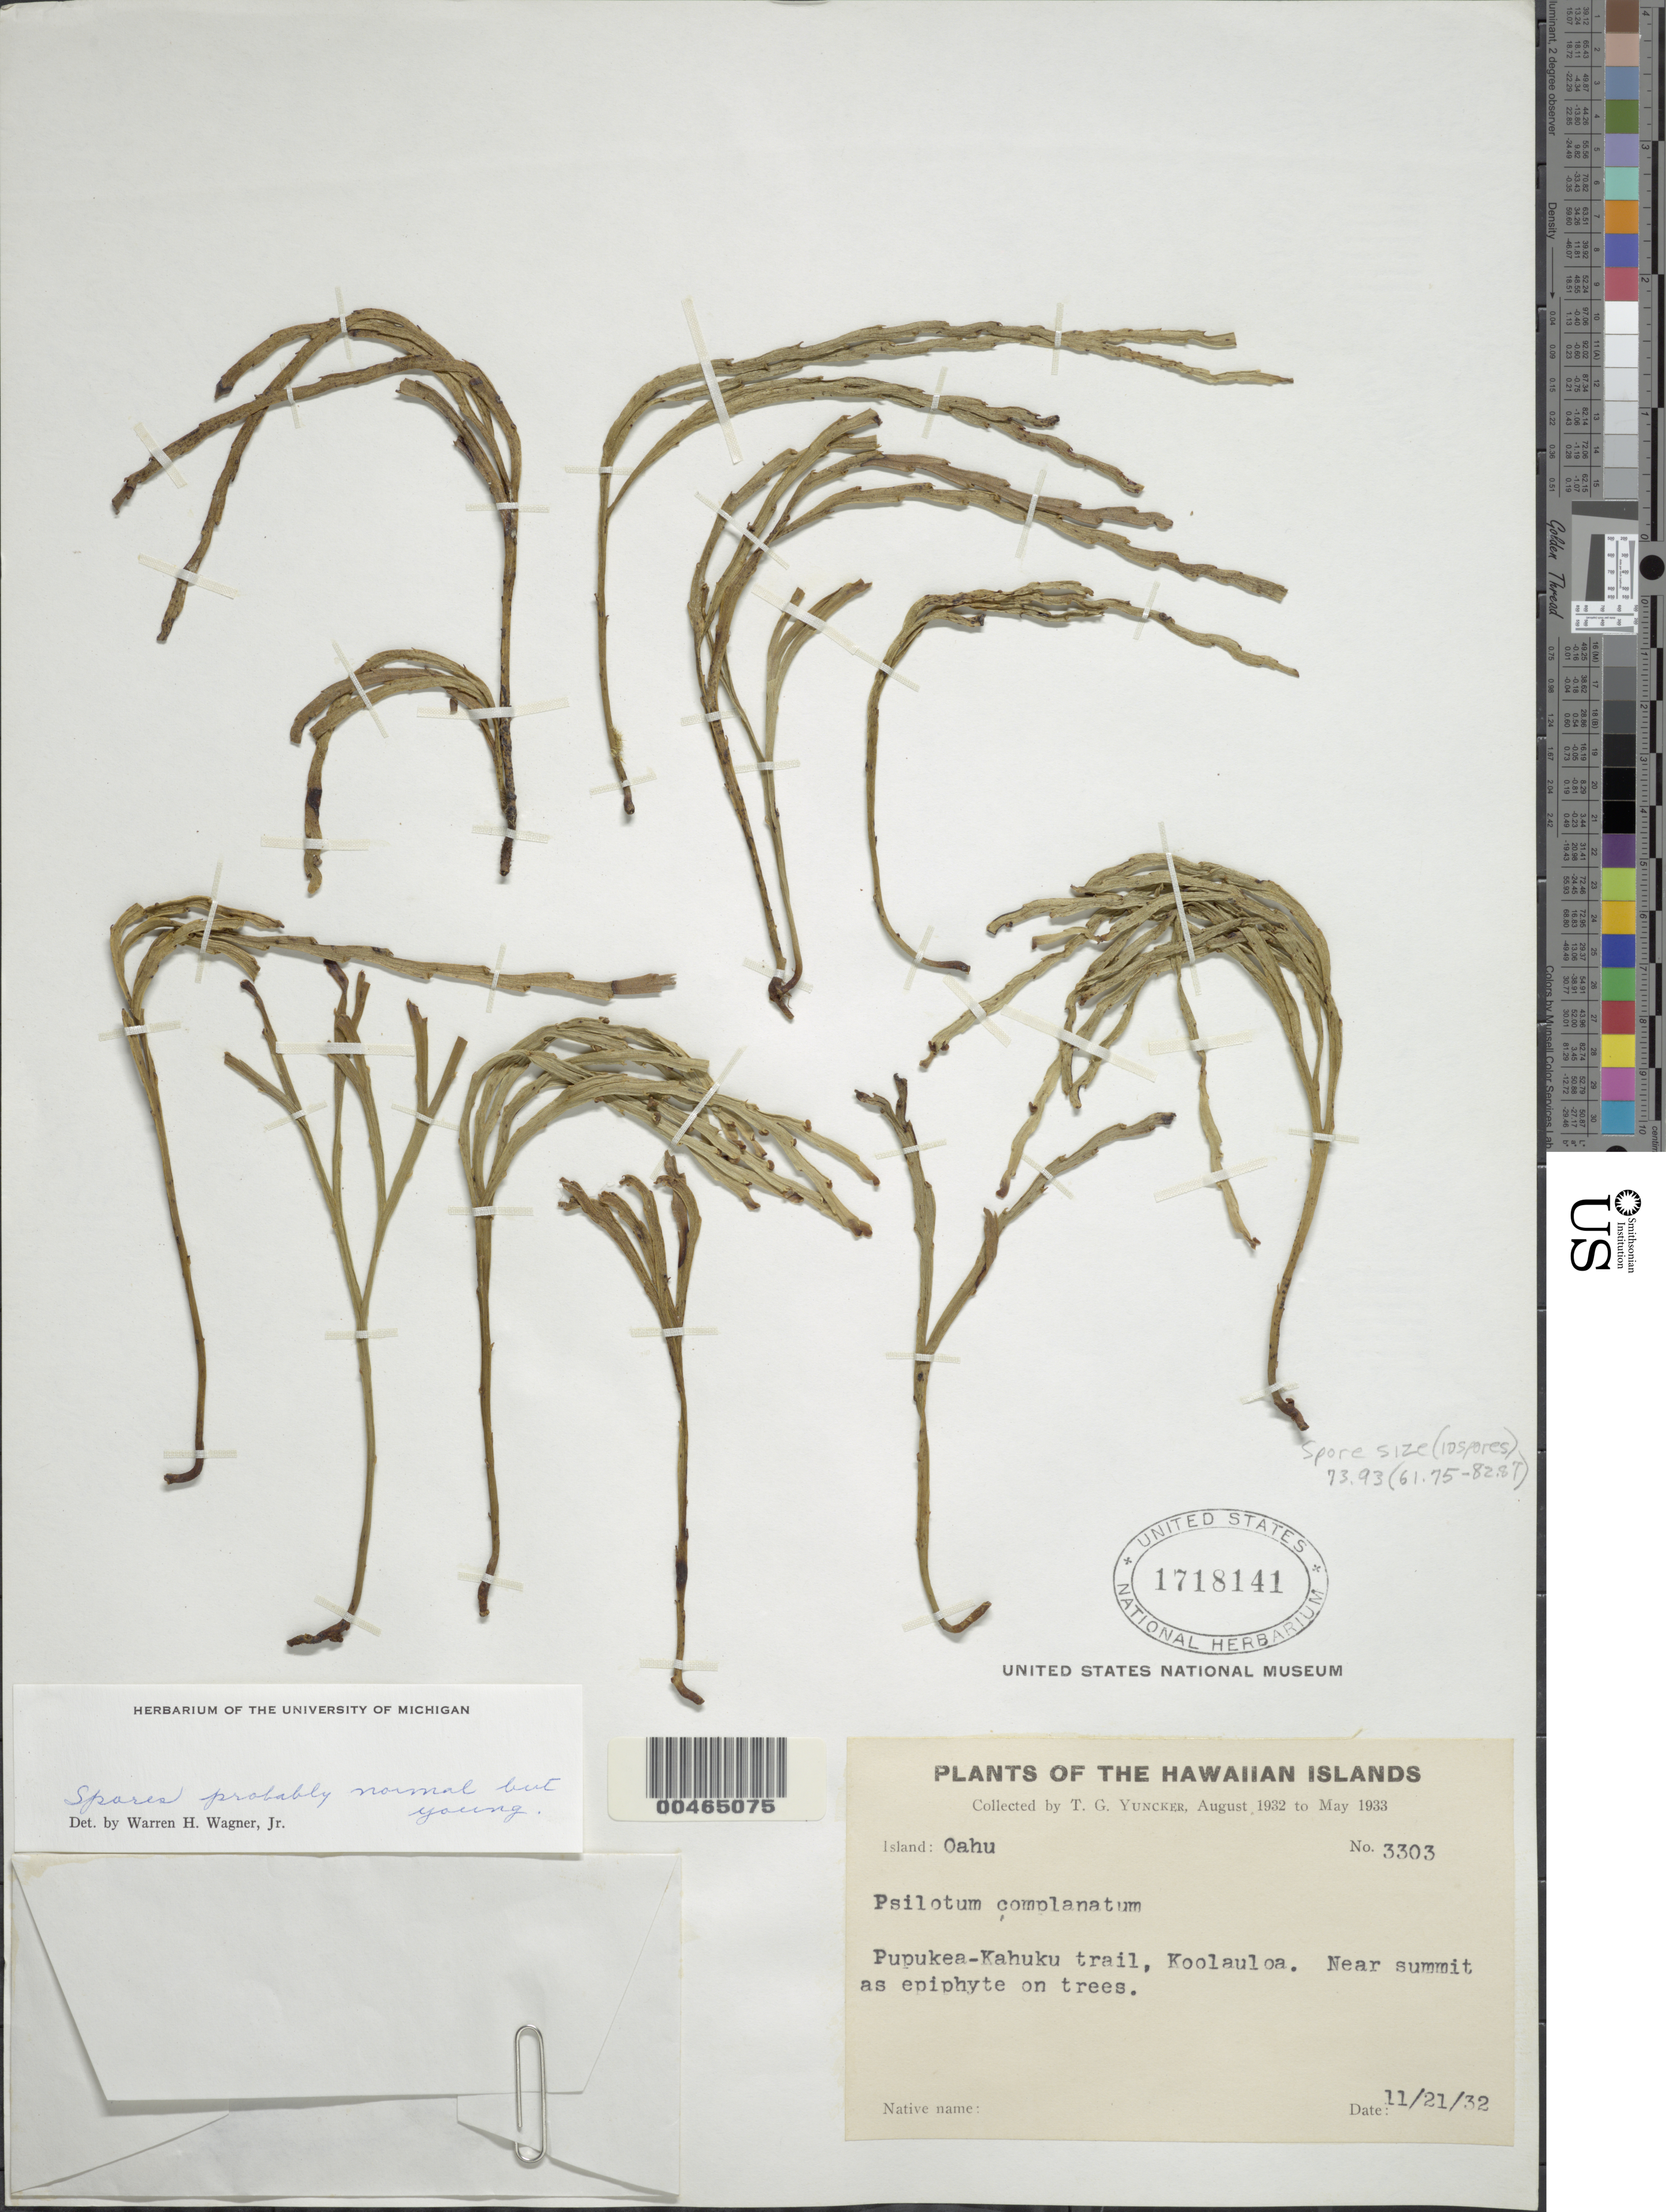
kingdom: Plantae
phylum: Tracheophyta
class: Polypodiopsida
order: Psilotales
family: Psilotaceae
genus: Psilotum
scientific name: Psilotum complanatum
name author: Sw.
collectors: T. G. Yuncker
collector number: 3303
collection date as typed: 21 Nov 1932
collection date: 1932-11-21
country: United States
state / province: Hawaii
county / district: Honolulu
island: Oahu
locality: Pupukea-Kahuku trail, Koolauloa, Oahu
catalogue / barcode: US 1718141